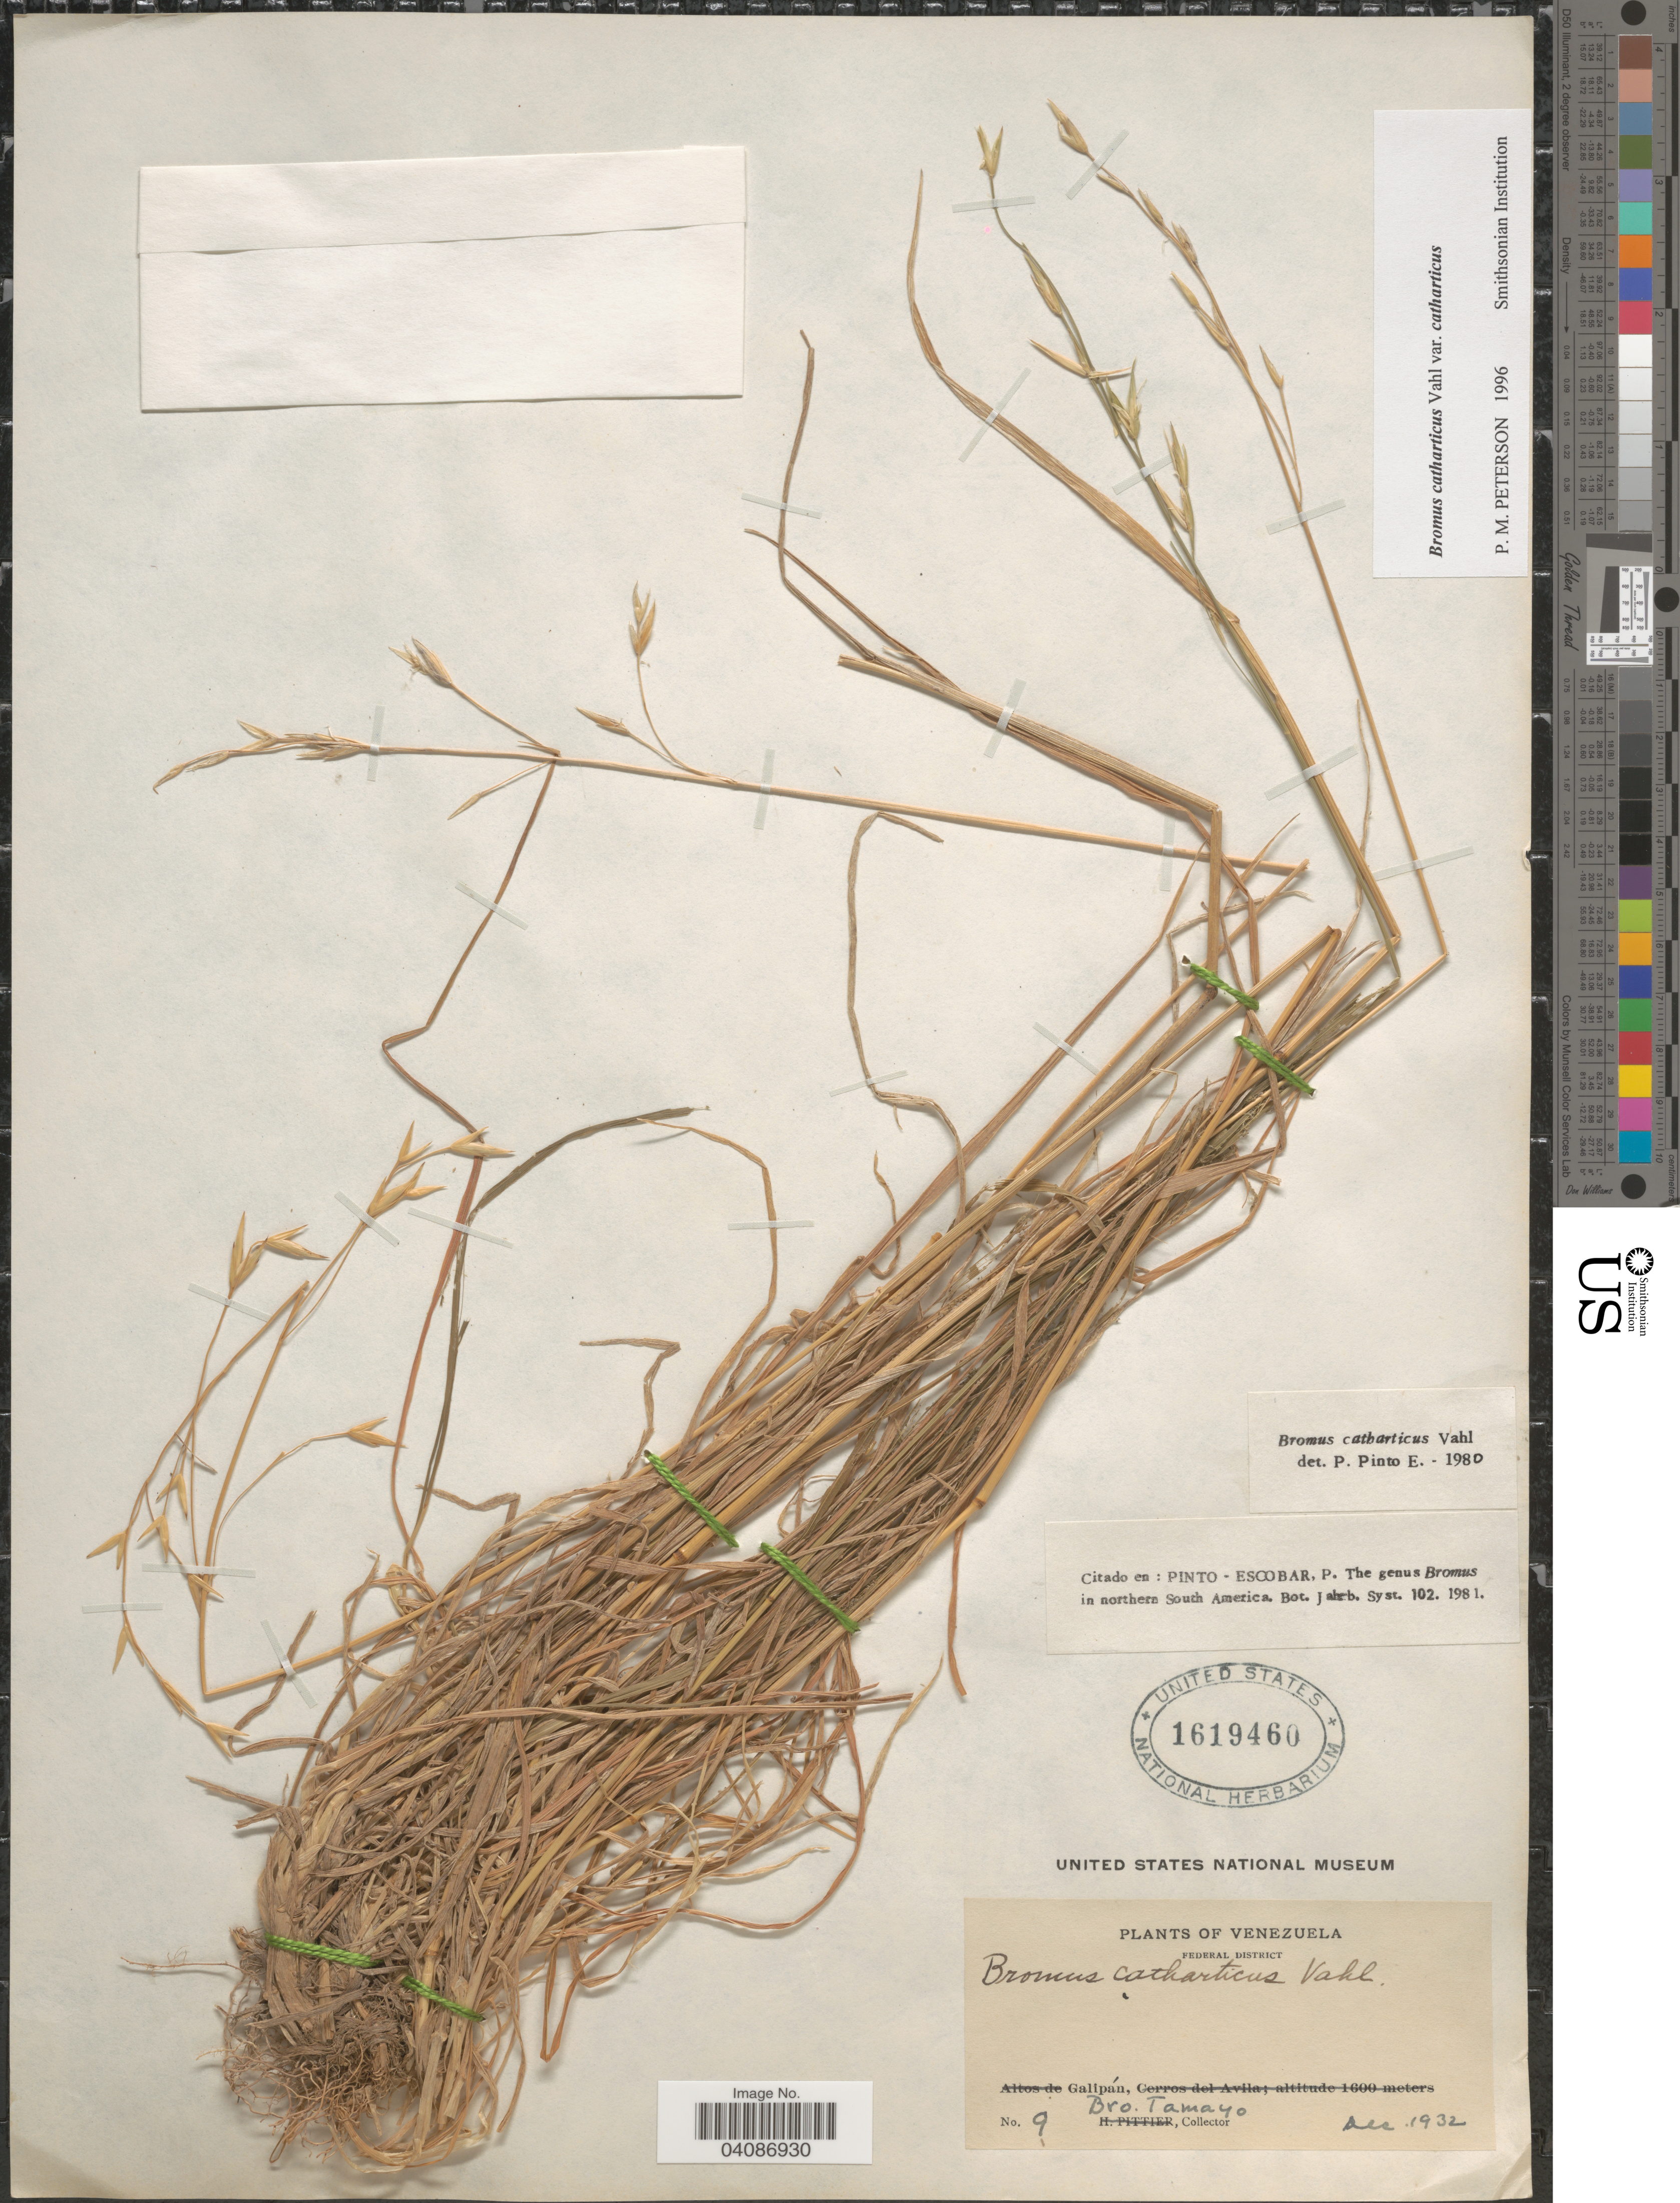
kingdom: Plantae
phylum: Tracheophyta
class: Liliopsida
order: Poales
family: Poaceae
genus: Bromus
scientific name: Bromus catharticus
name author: Vahl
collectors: Tamayo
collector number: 9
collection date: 1932-12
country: Venezuela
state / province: Distrito Federal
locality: Federal District. Galipán.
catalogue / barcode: US 1619460